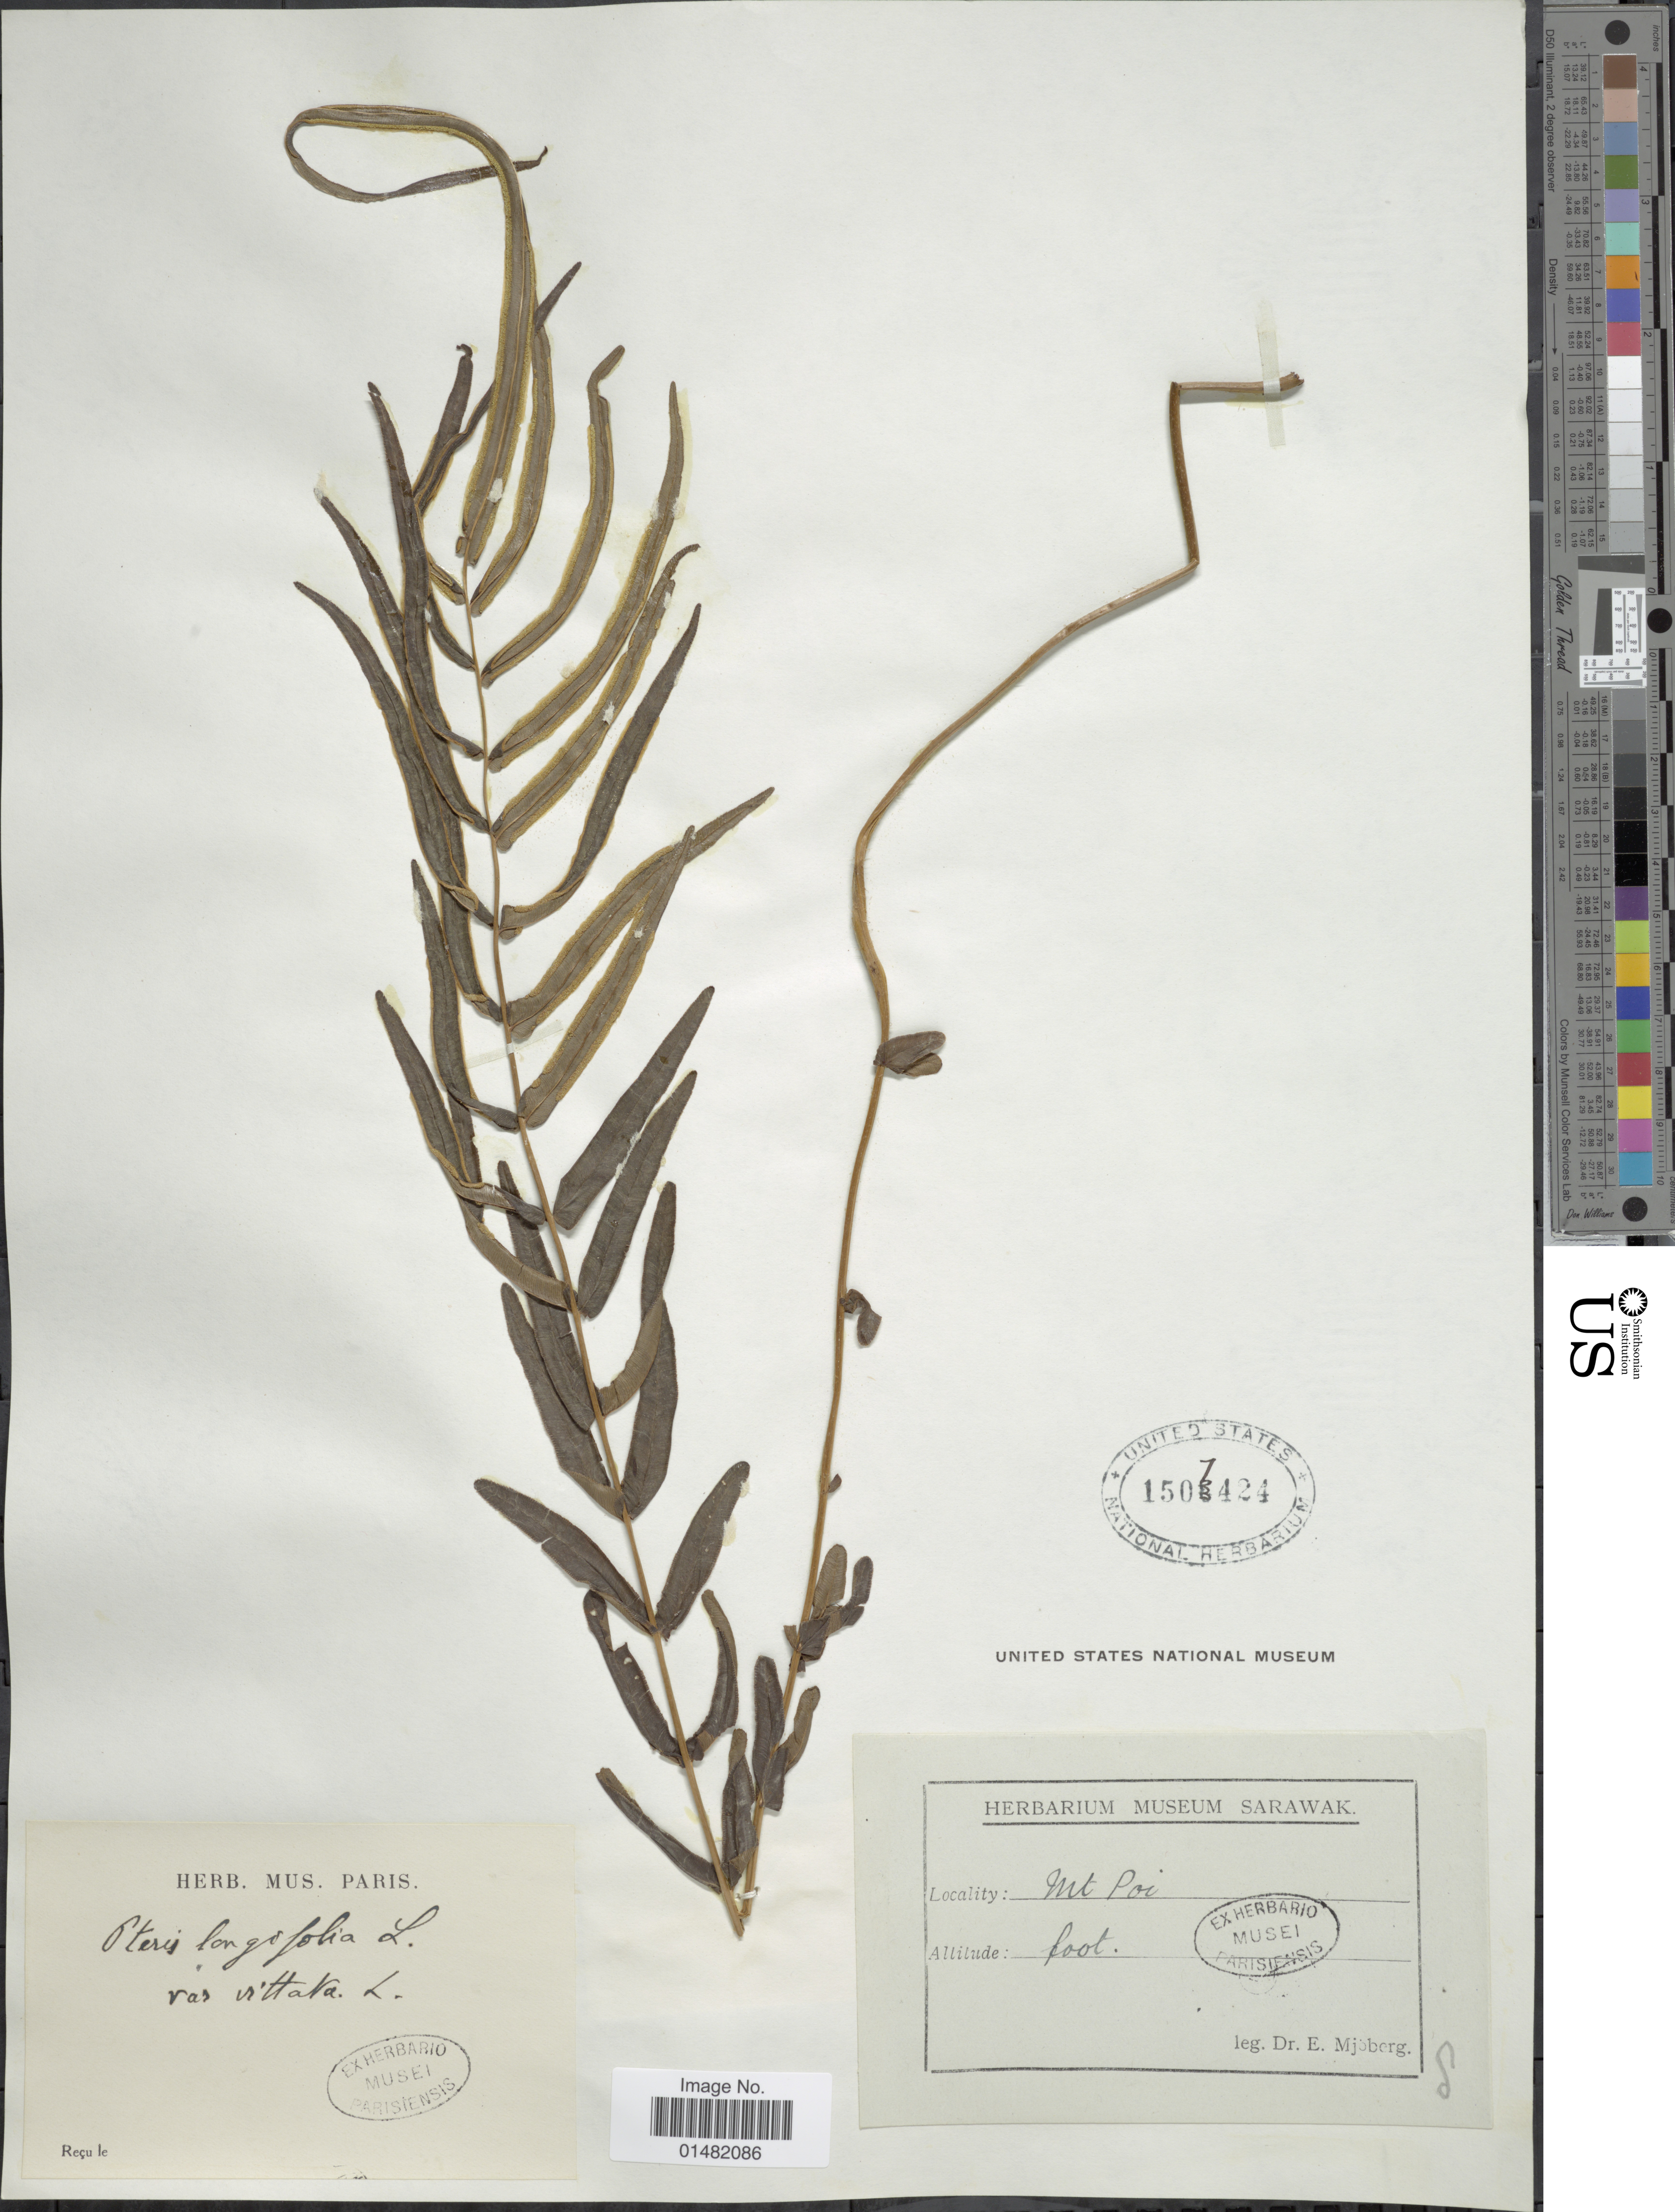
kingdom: Plantae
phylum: Tracheophyta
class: Polypodiopsida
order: Polypodiales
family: Pteridaceae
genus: Pteris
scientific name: Pteris vittata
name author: L.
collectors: E. Mjoberg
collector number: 8?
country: Malaysia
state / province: Sarawak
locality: Mt Poi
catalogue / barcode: US 1507424